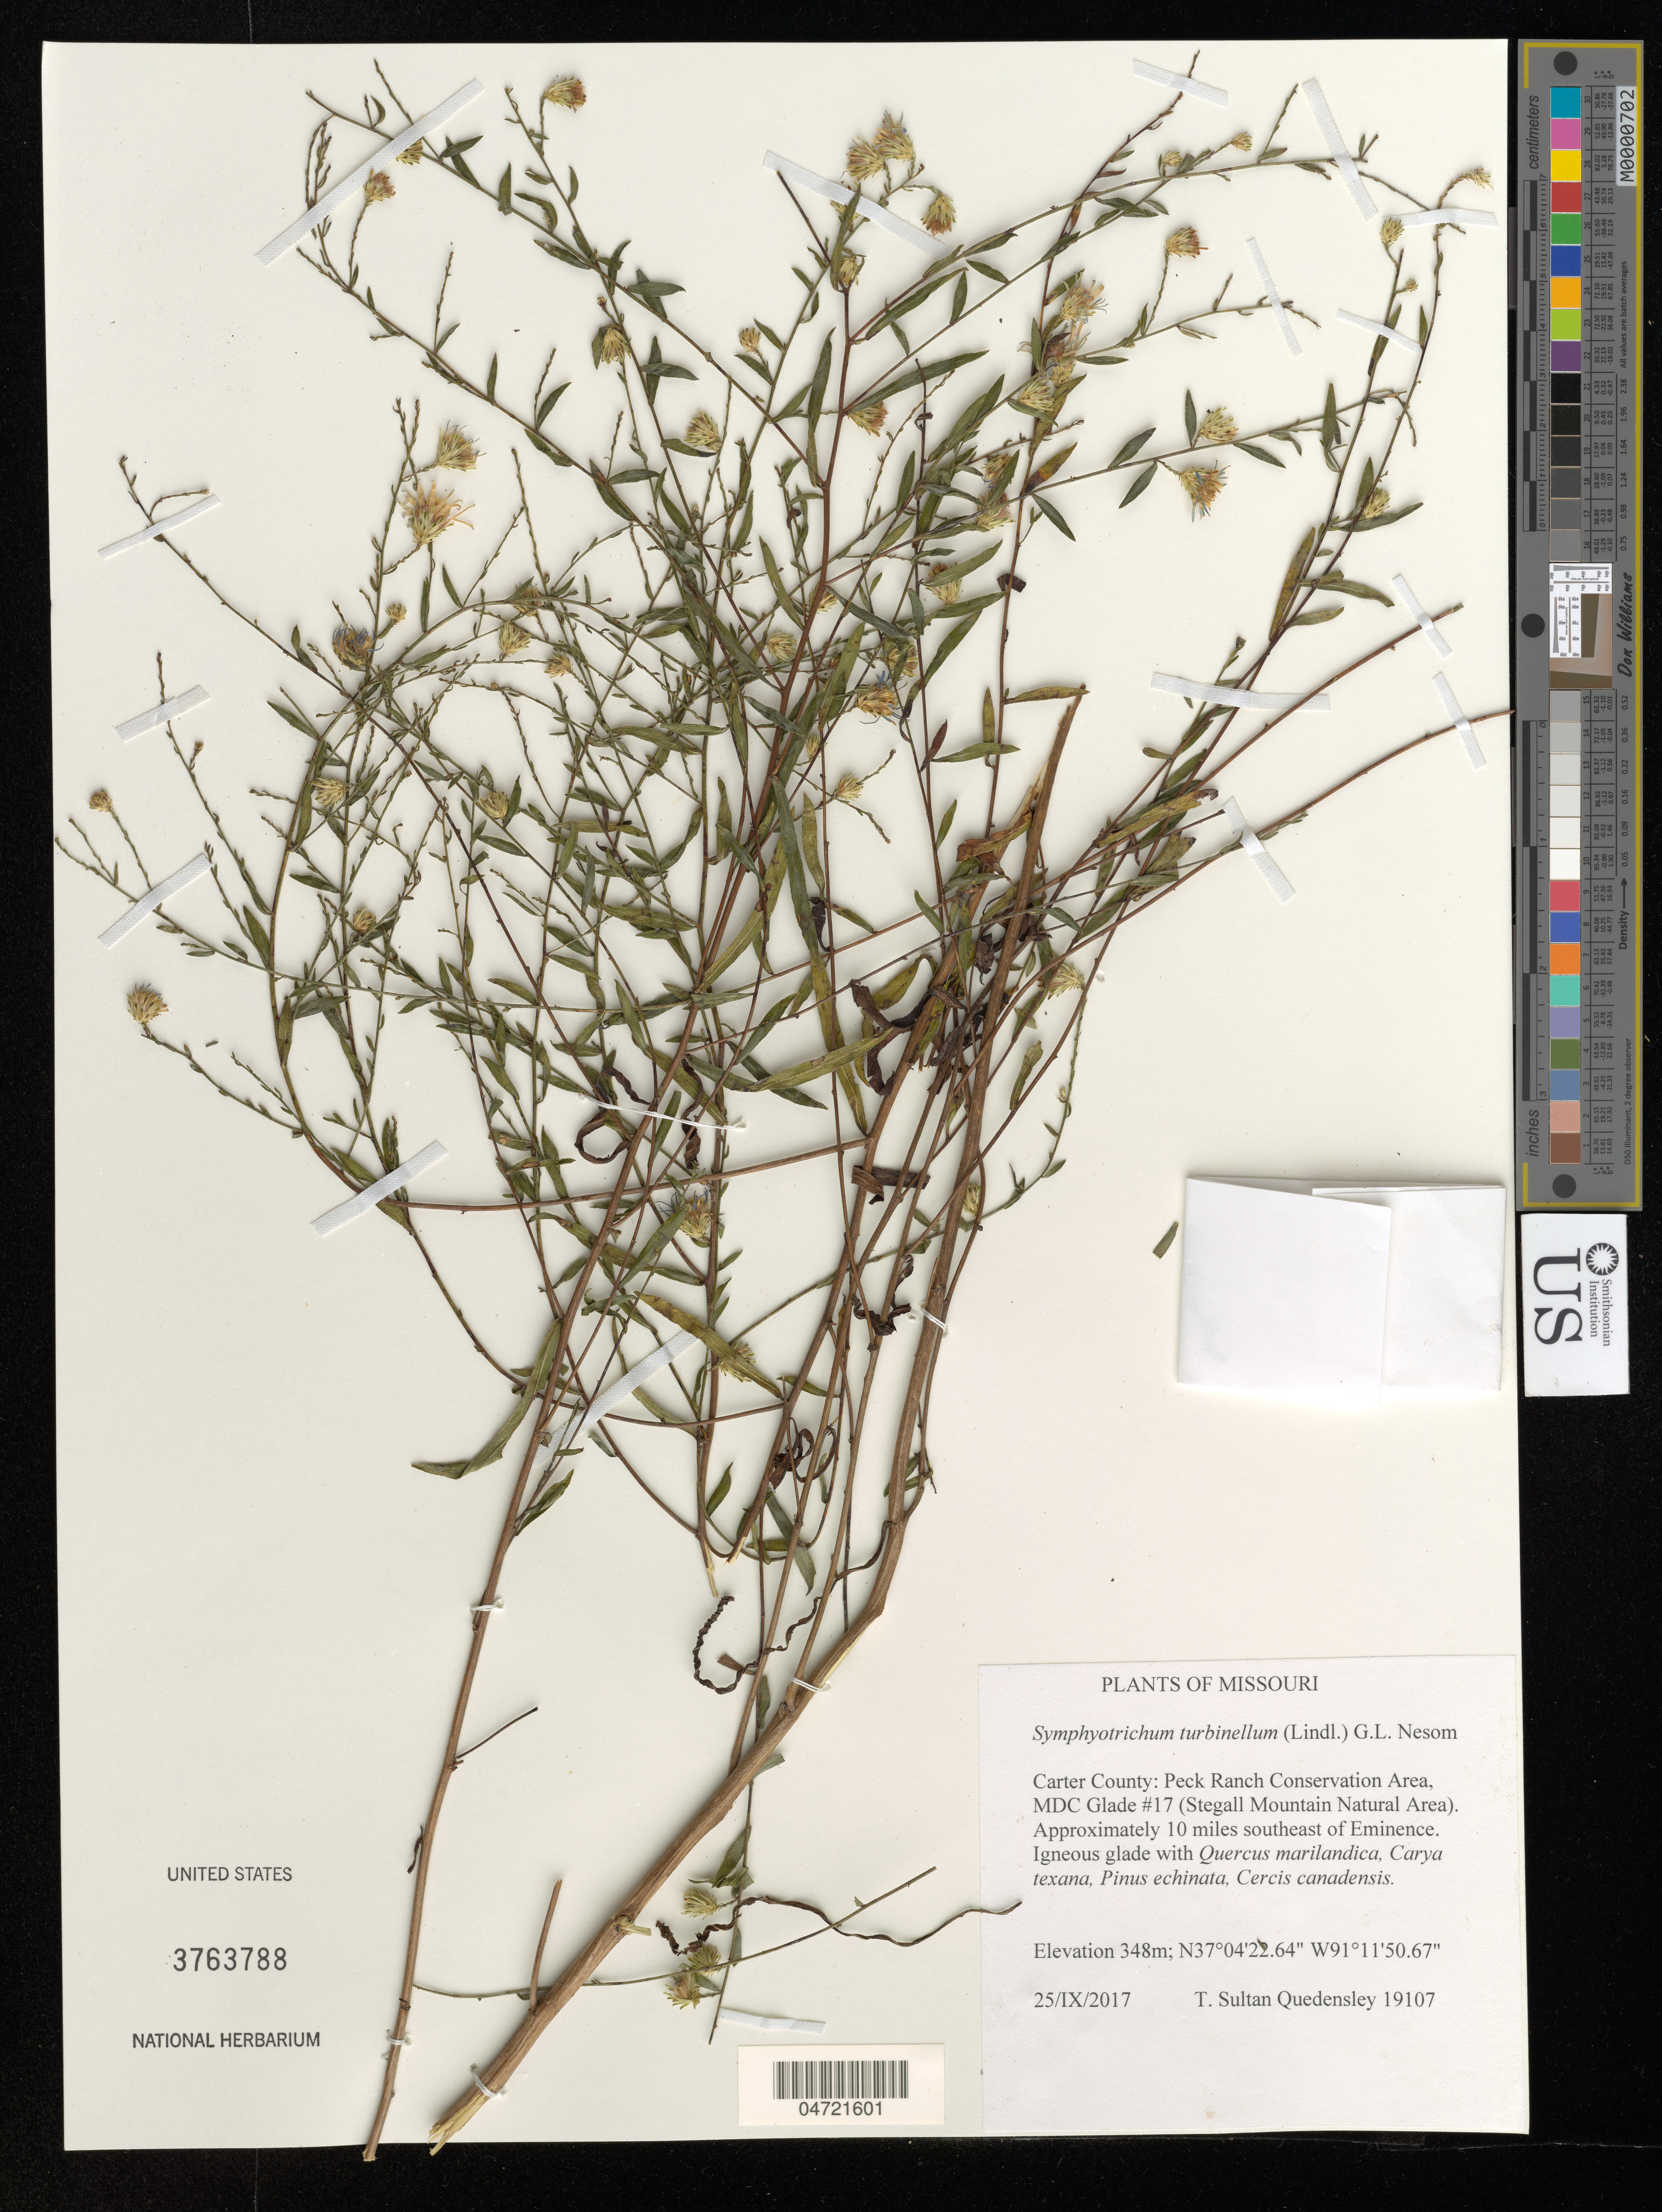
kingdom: Plantae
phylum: Tracheophyta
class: Magnoliopsida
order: Asterales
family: Asteraceae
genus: Symphyotrichum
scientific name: Symphyotrichum turbinellum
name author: (Lindl.) G.L. Nesom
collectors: T. S. Quedensley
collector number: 19107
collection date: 2017-09-25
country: United States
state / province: Missouri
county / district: Carter County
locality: Peck Ranch Conservation Area, MDC Glade #17. (Stegall Mountain Natural Area). Approx. 10 miles SE of Eminence.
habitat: Igneous glade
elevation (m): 348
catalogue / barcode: US 3763788